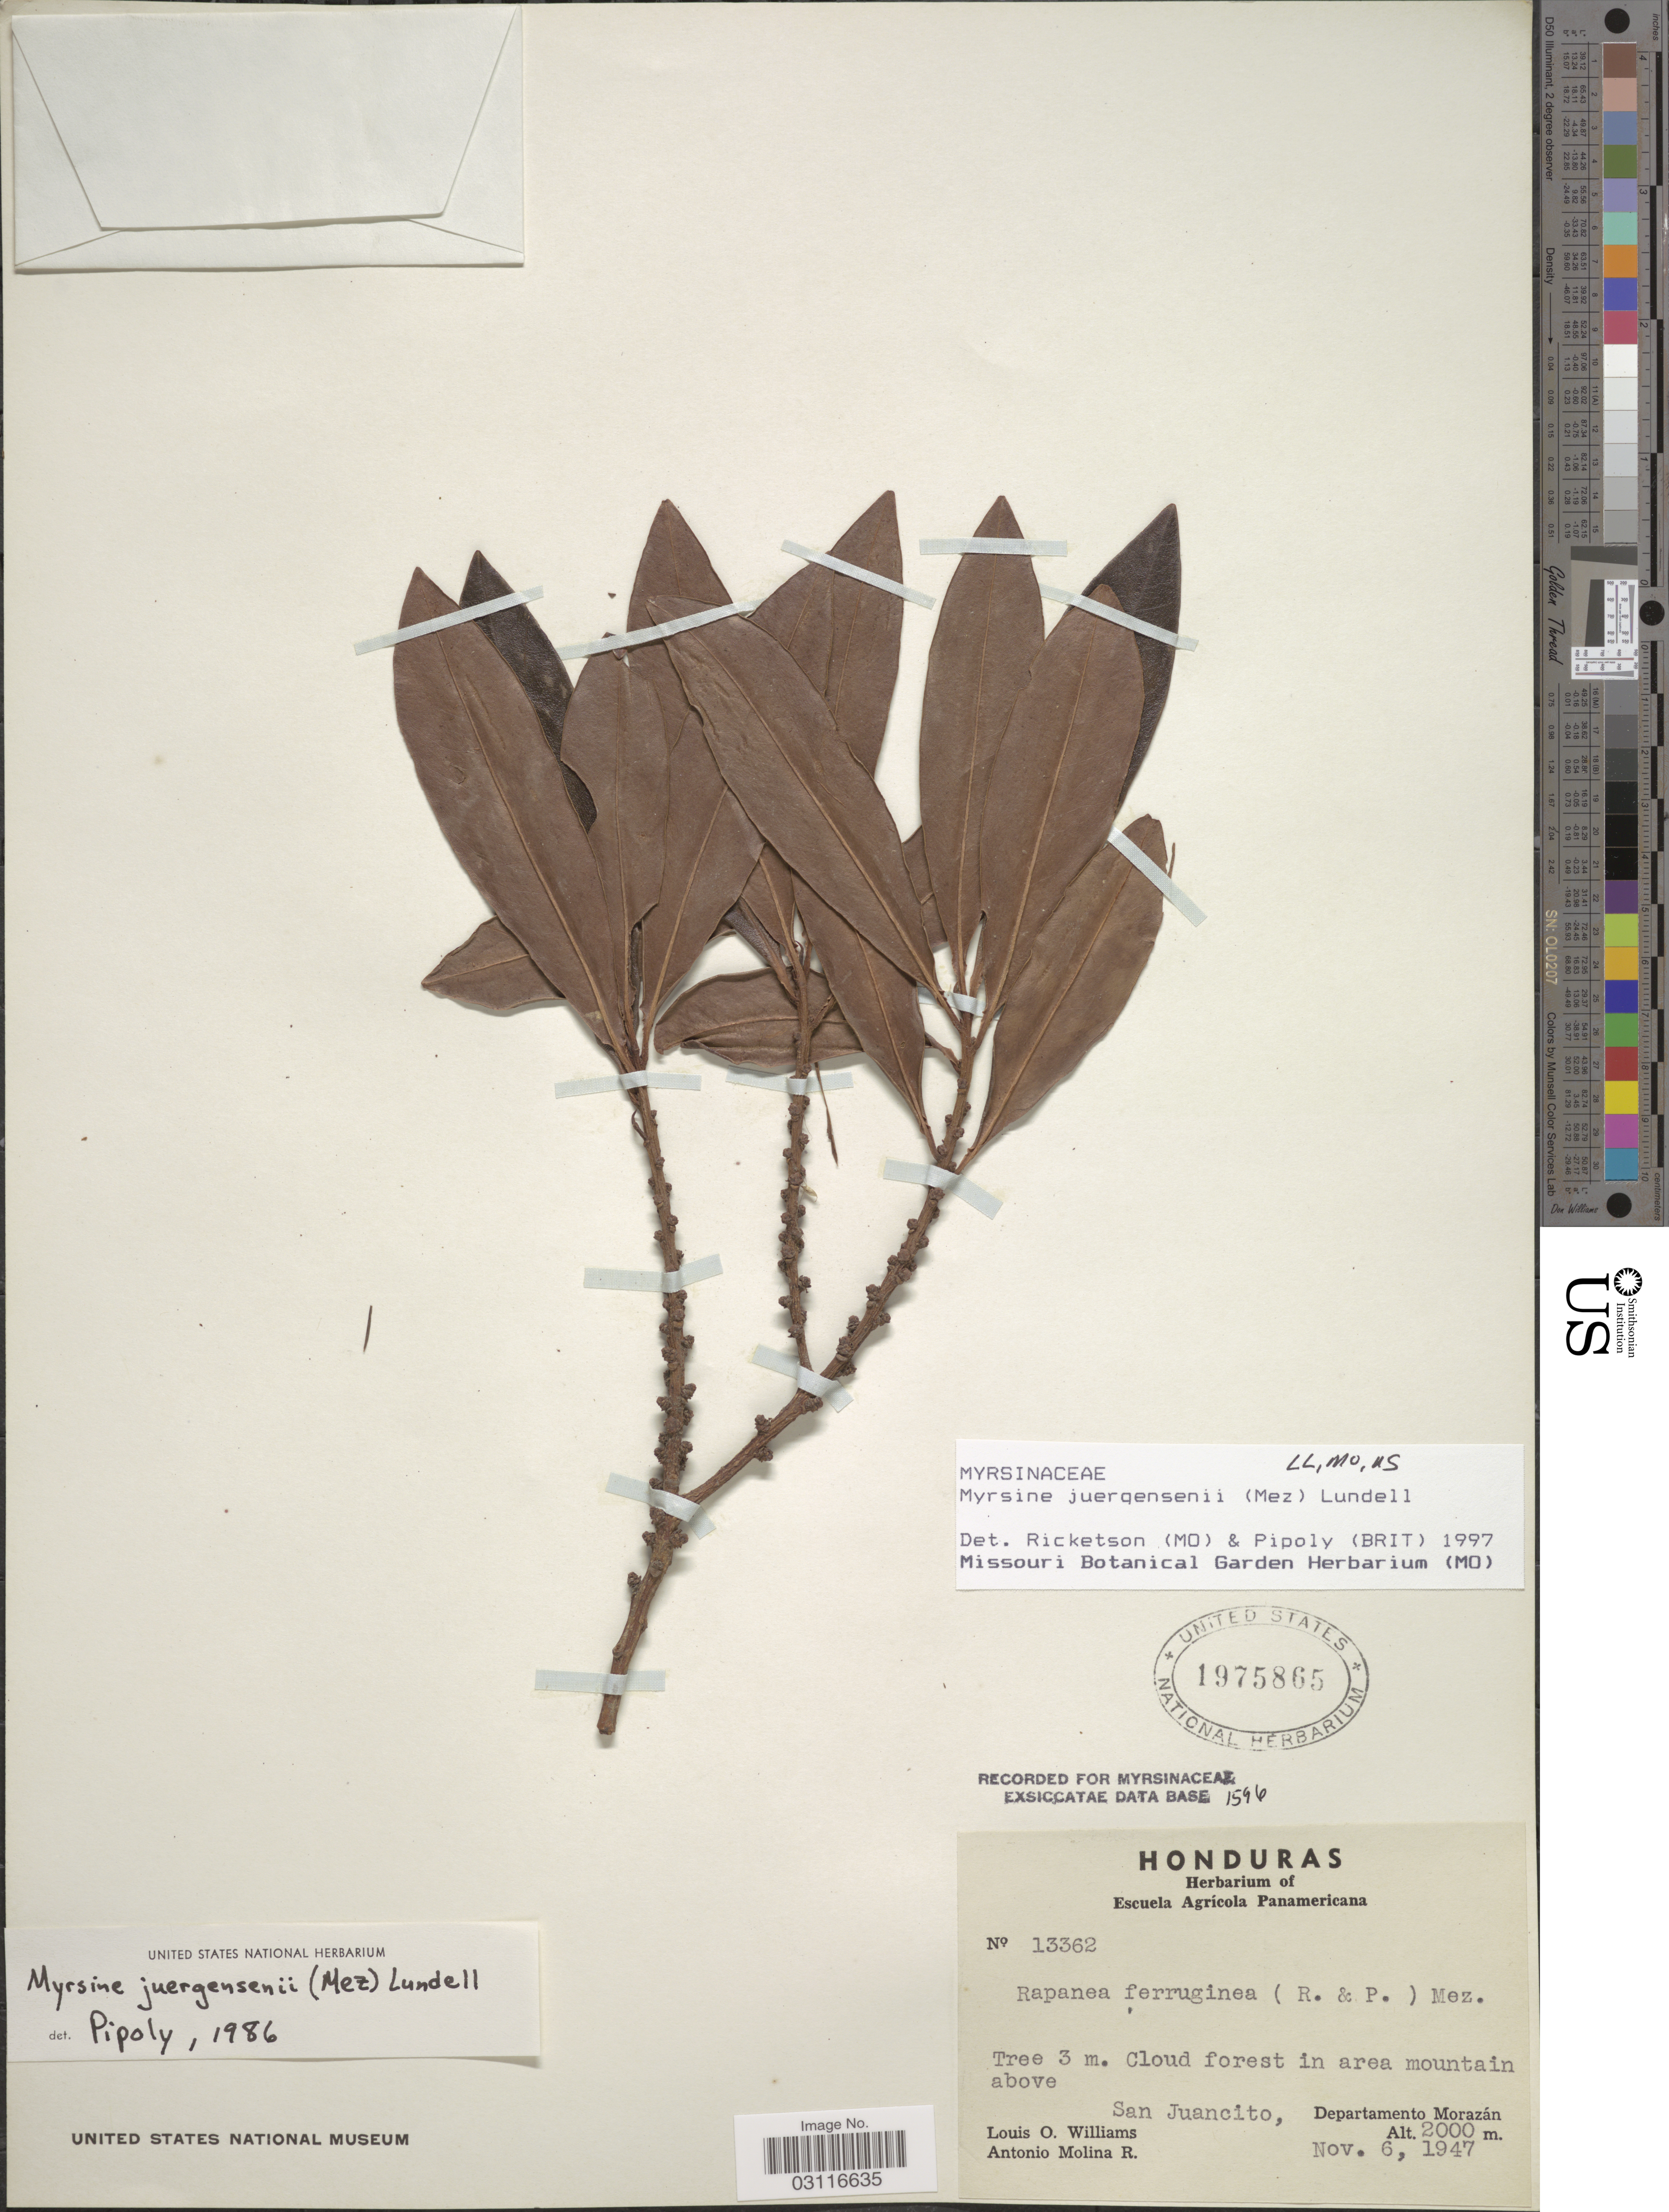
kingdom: Plantae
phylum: Tracheophyta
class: Magnoliopsida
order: Ericales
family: Primulaceae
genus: Myrsine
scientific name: Myrsine juergensenii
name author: (Mez) Lundell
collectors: L. O. Williams & A. Molina R.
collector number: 13362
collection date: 1947-11-06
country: Honduras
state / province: Fco. Morazán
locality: Cloud forest in area mountain above San Juancito, Departamento Morazán.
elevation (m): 2000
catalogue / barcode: US 1975865